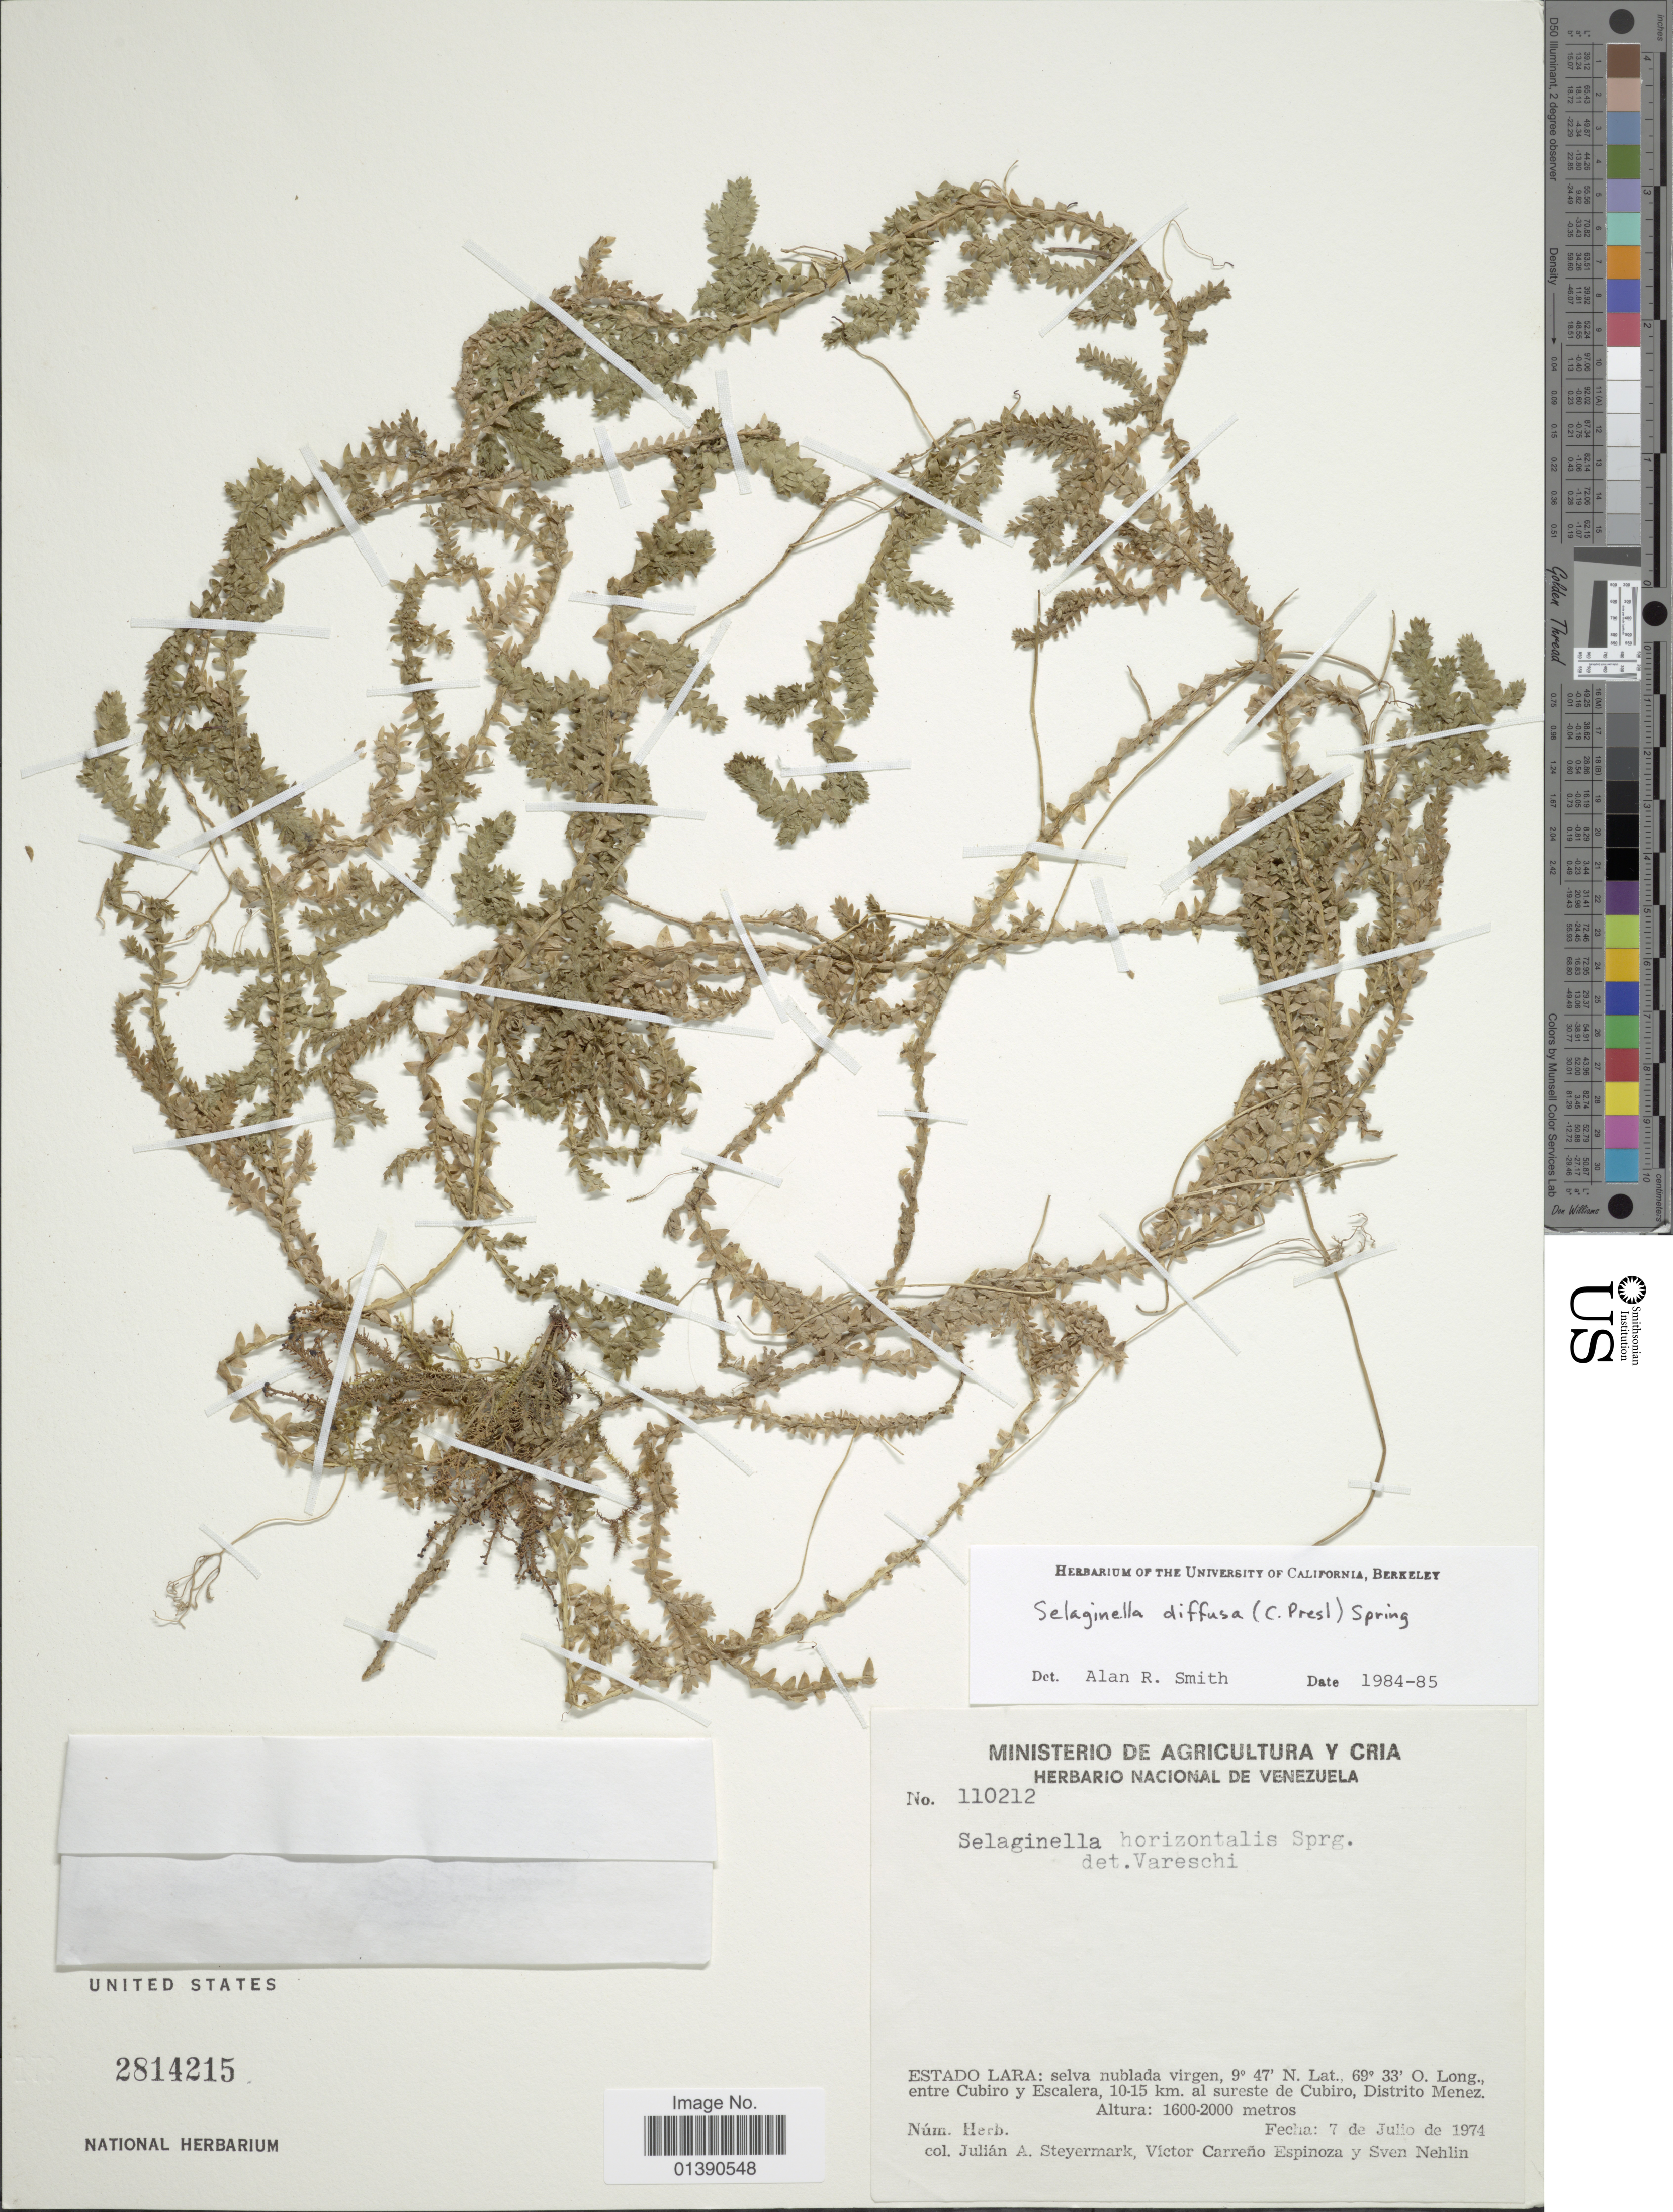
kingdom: Plantae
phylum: Tracheophyta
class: Lycopodiopsida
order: Selaginellales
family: Selaginellaceae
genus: Selaginella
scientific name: Selaginella diffusa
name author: (C. Presl) Spring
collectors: J. Steyermark, V. Carreño E. & S. Nehlin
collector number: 110212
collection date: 1974-07-07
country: Venezuela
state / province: Lara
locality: Selva nublada vrigen, entre Cubiro y escalera, 10-15 km. al sureste de Cubiro, Distrito Menez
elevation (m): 1600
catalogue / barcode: US 2814215